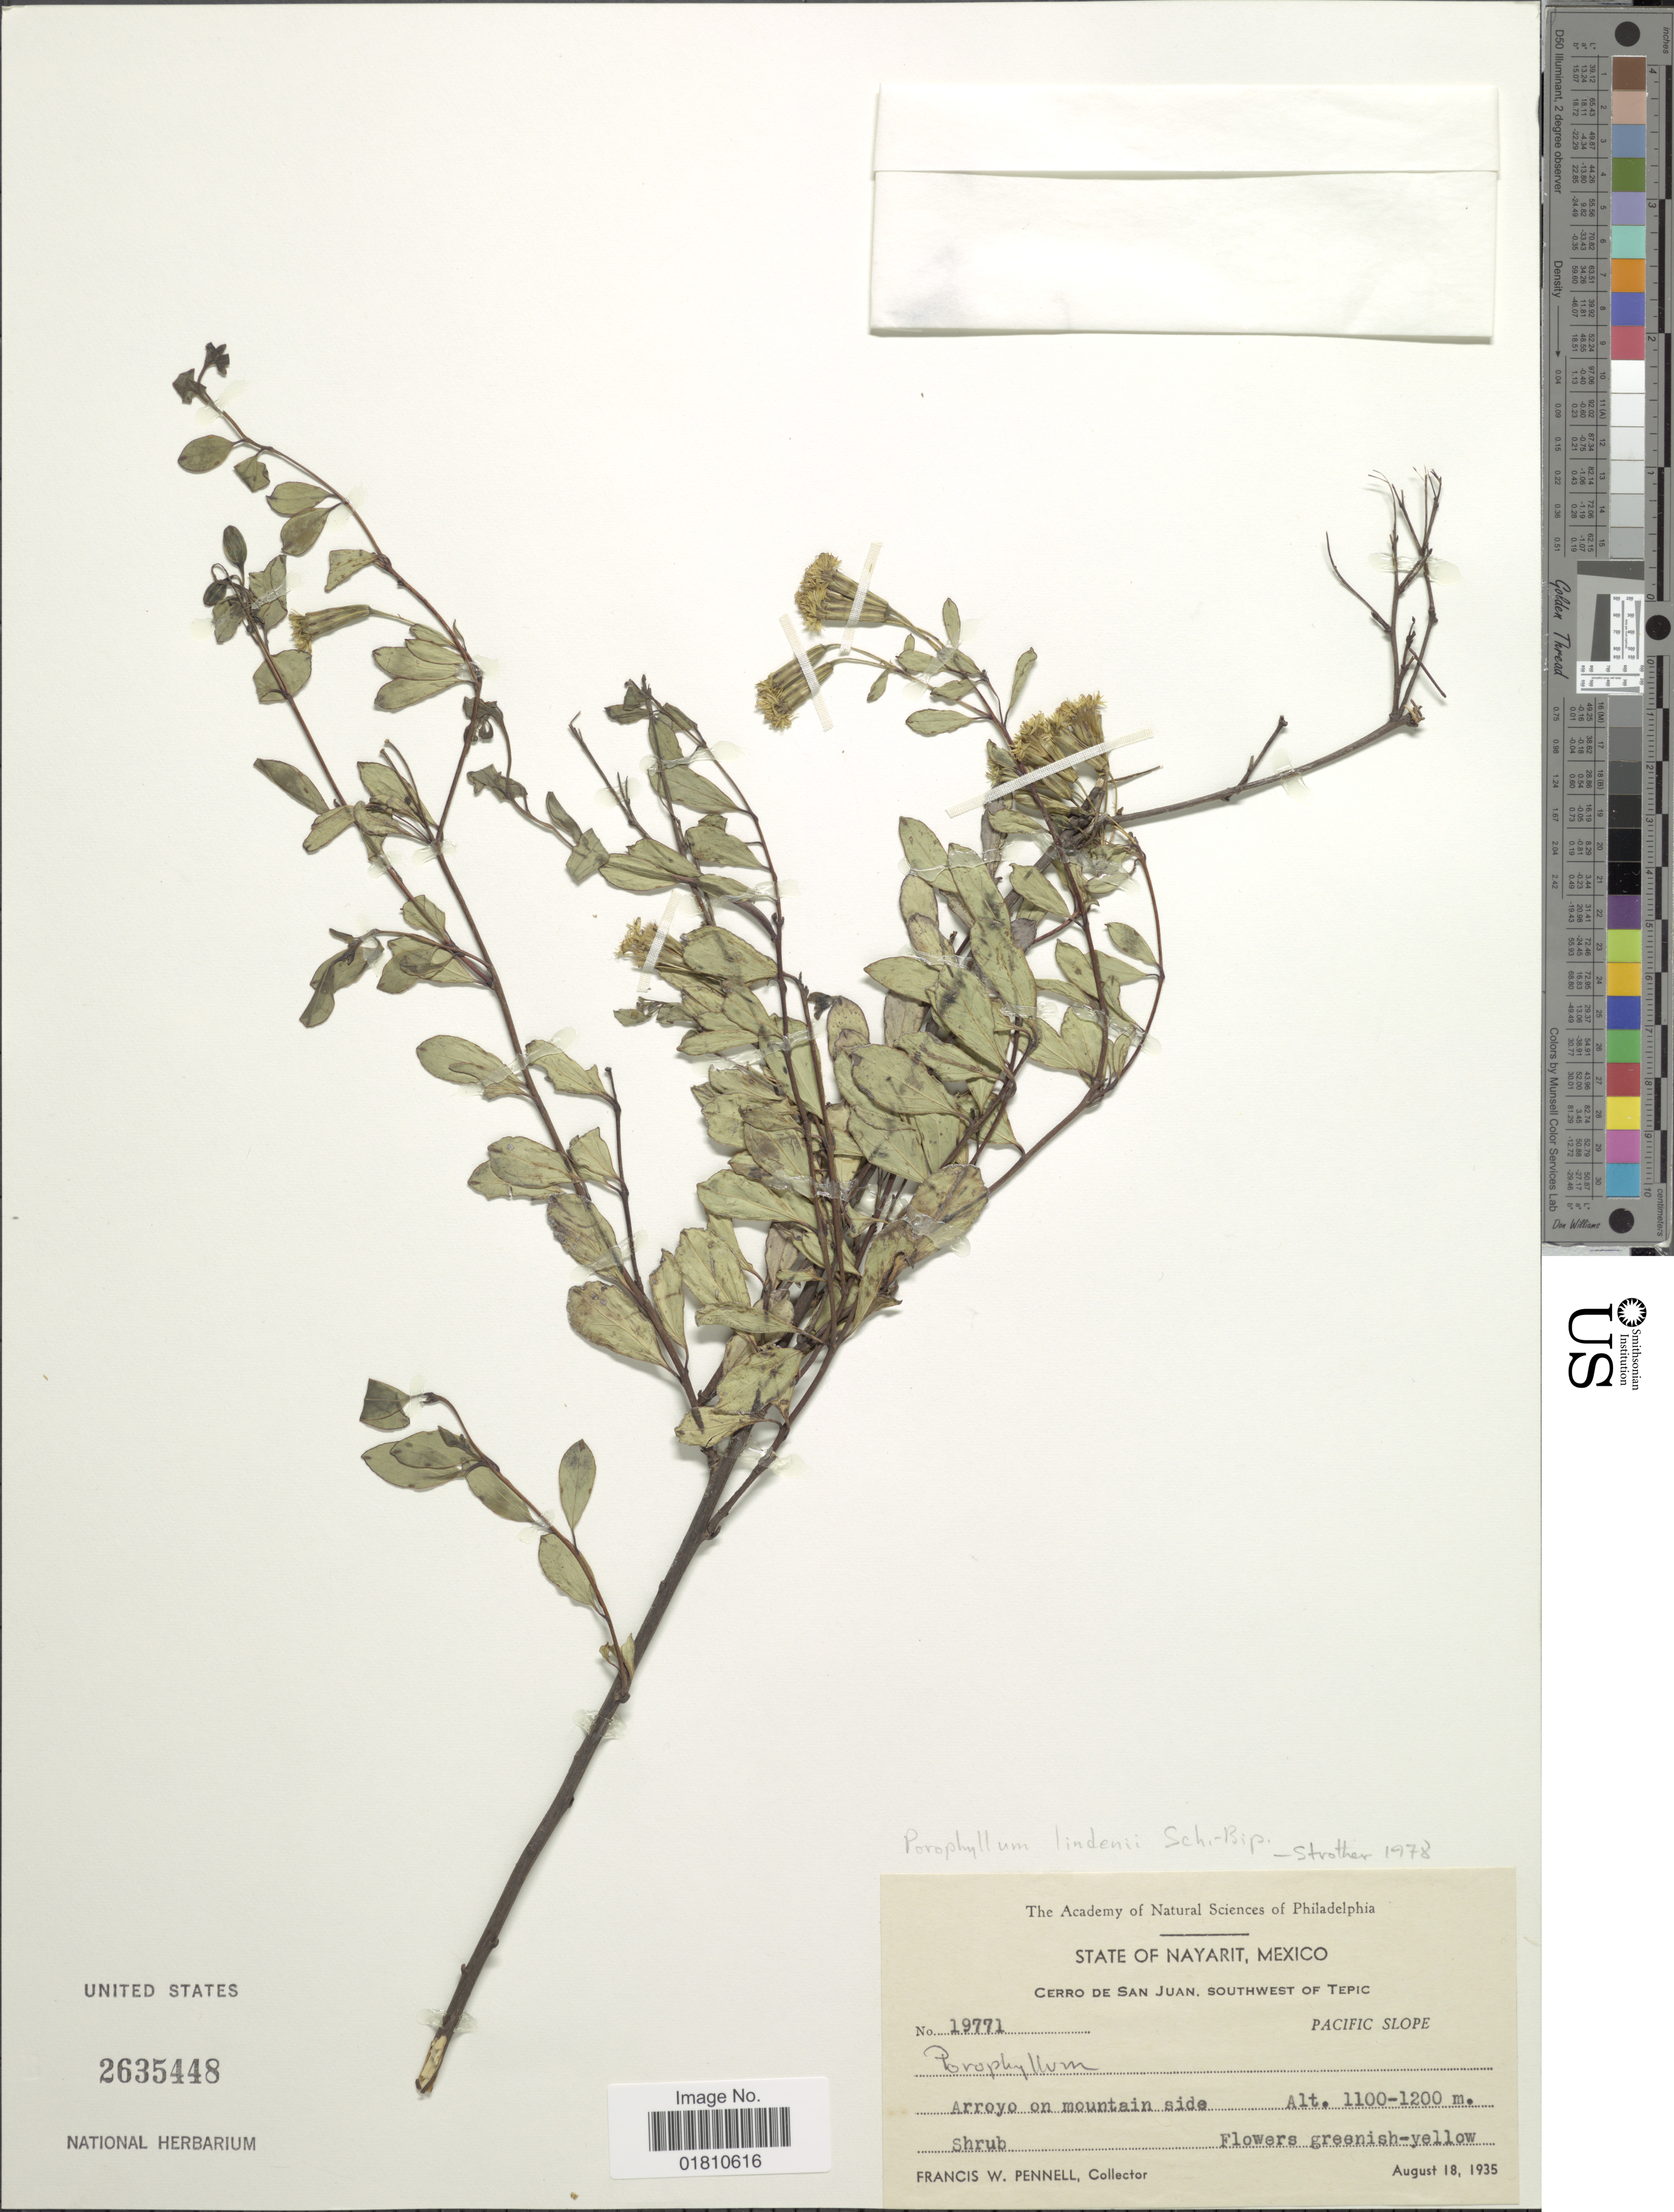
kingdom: Plantae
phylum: Tracheophyta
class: Magnoliopsida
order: Asterales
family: Asteraceae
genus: Porophyllum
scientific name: Porophyllum lindenii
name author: Sch. Bip. ex Seem.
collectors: F. W. Pennell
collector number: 19771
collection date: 1935-08-18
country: Mexico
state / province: Nayarit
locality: Cerro de San Juan, southwest of Tepic, Pacific slope, arroyo on mountain side.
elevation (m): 1100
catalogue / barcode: US 2635448